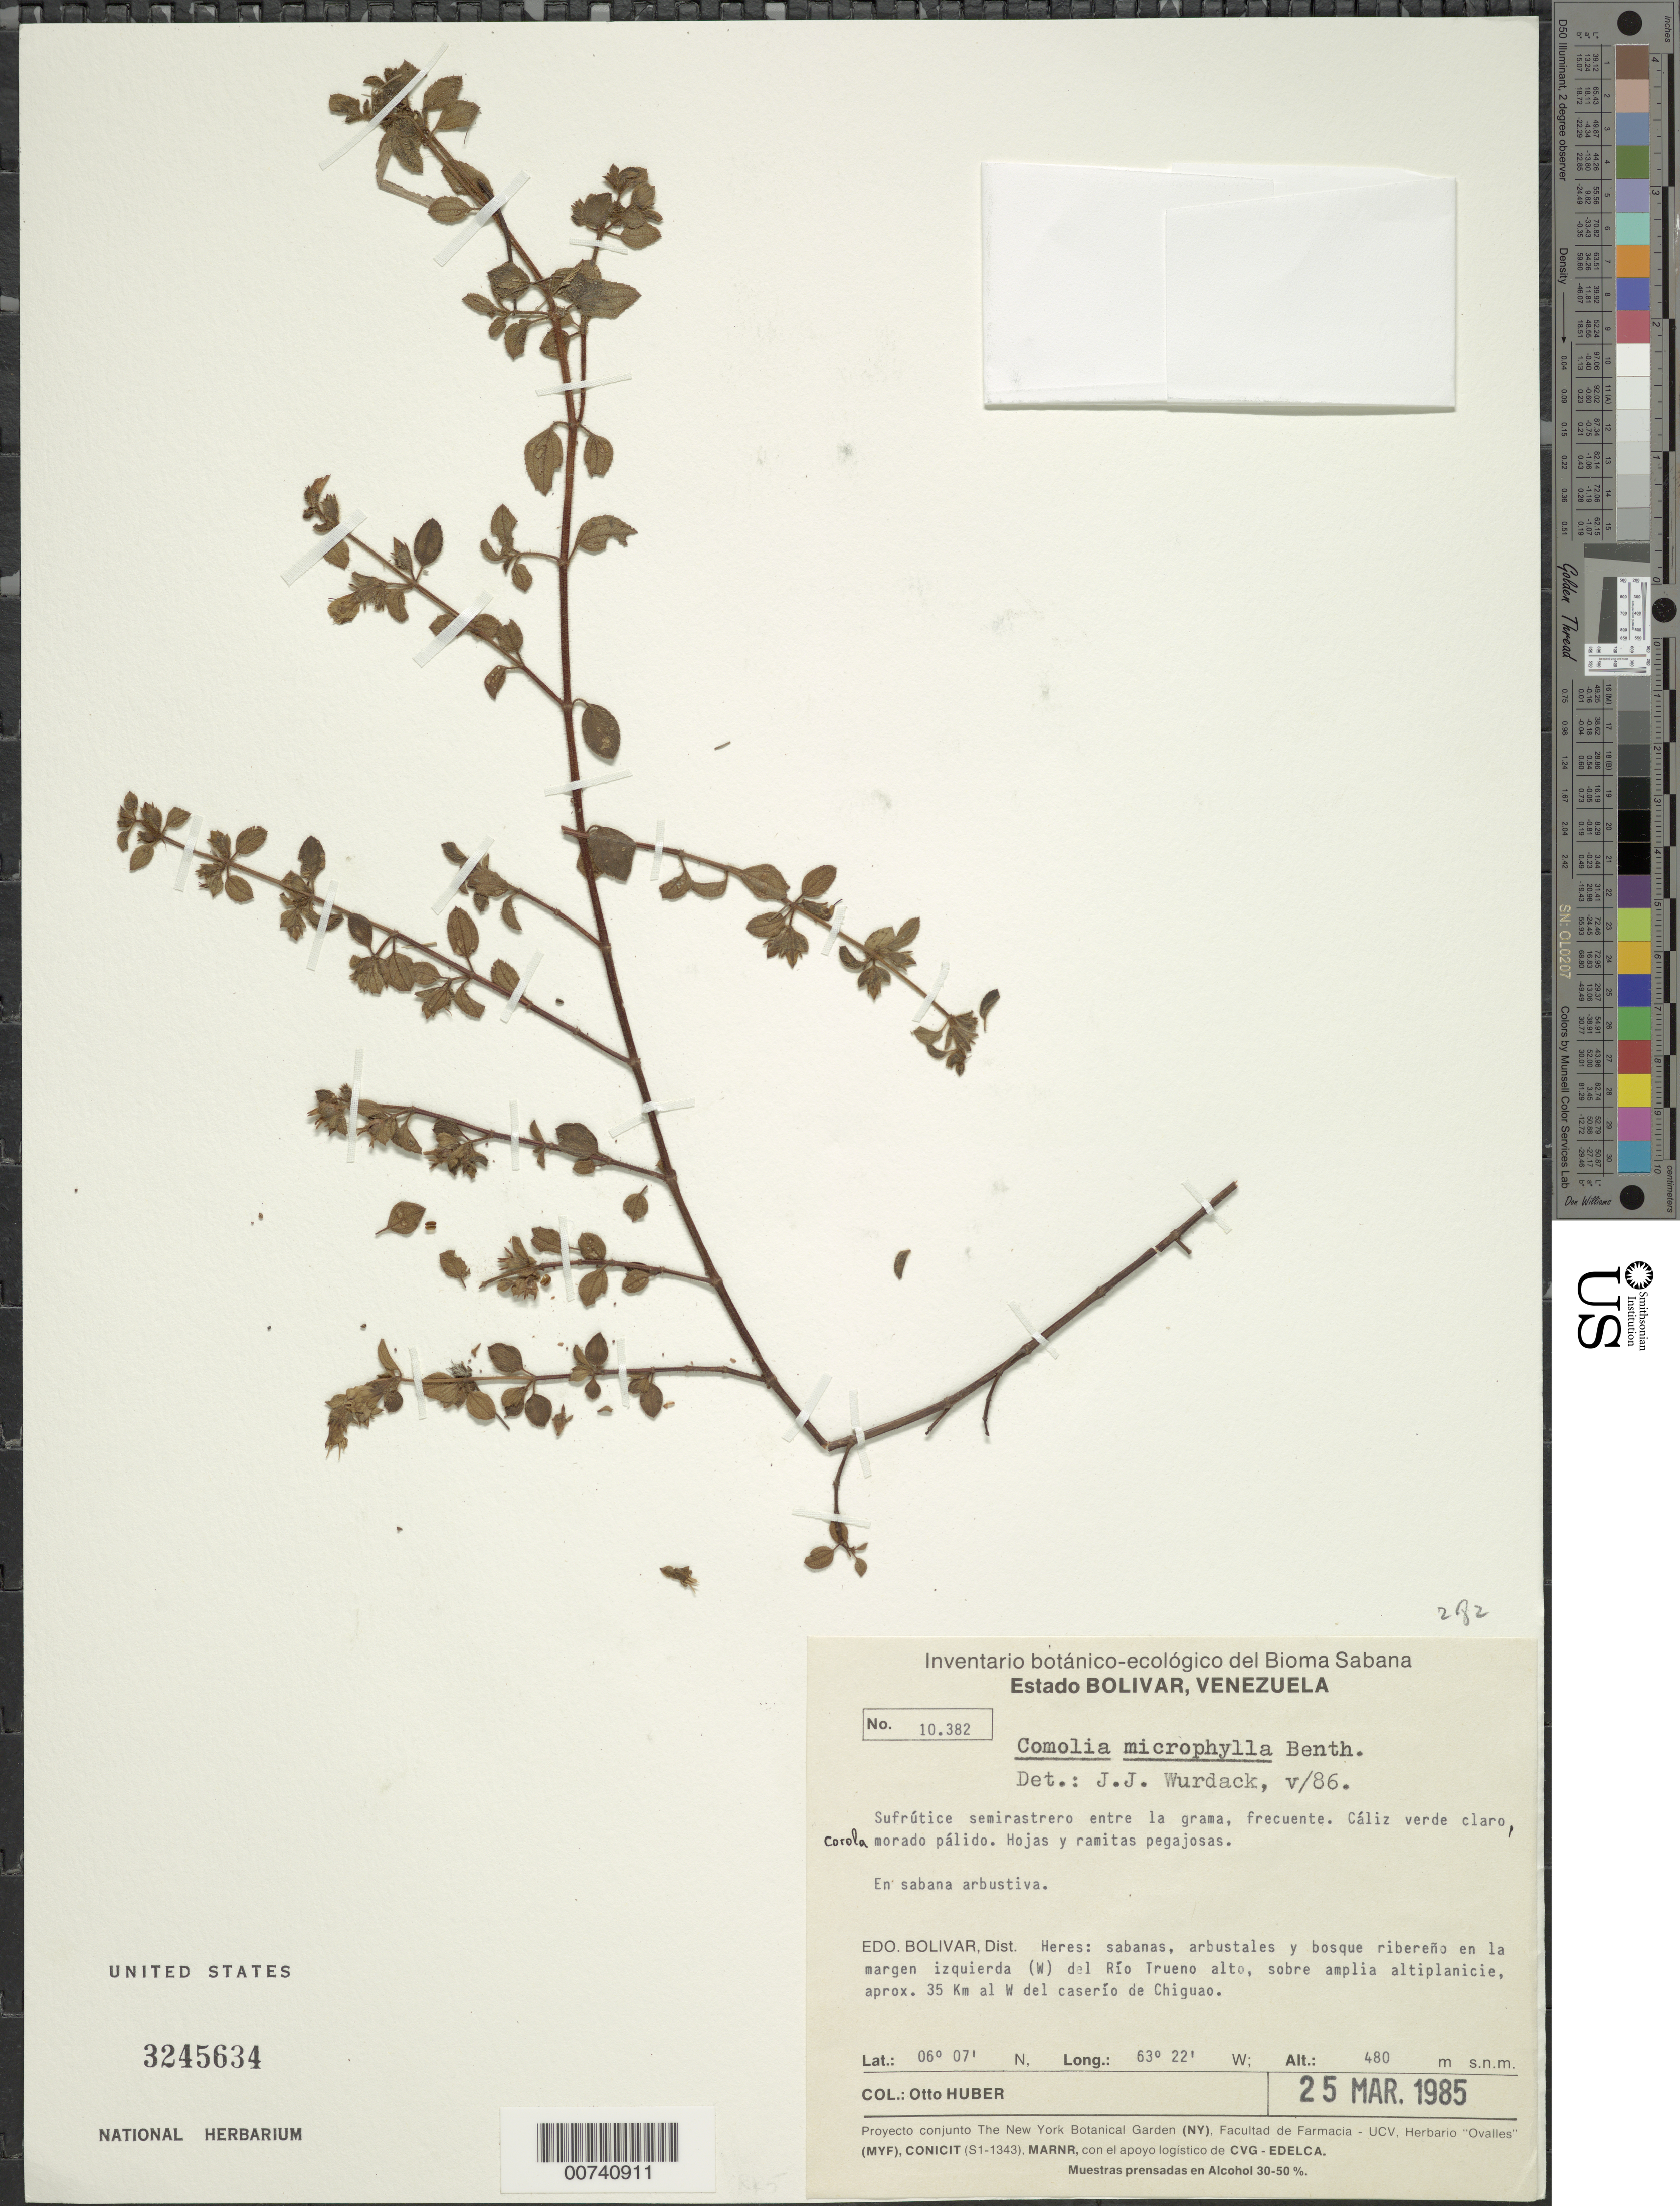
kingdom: Plantae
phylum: Tracheophyta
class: Magnoliopsida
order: Myrtales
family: Melastomataceae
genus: Comolia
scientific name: Comolia microphylla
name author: Benth.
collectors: O. Huber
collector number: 10382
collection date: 1985-03-25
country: Venezuela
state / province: Bolivar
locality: Dist. Heres: sabanas, arbustales y bosque ribereño en la margen izquierda (W) del Río Trueno alto, sobre amplia altiplanicie, aprox. 35 Km al W del caserío de Chiguao.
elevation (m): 480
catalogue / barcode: US 3245634